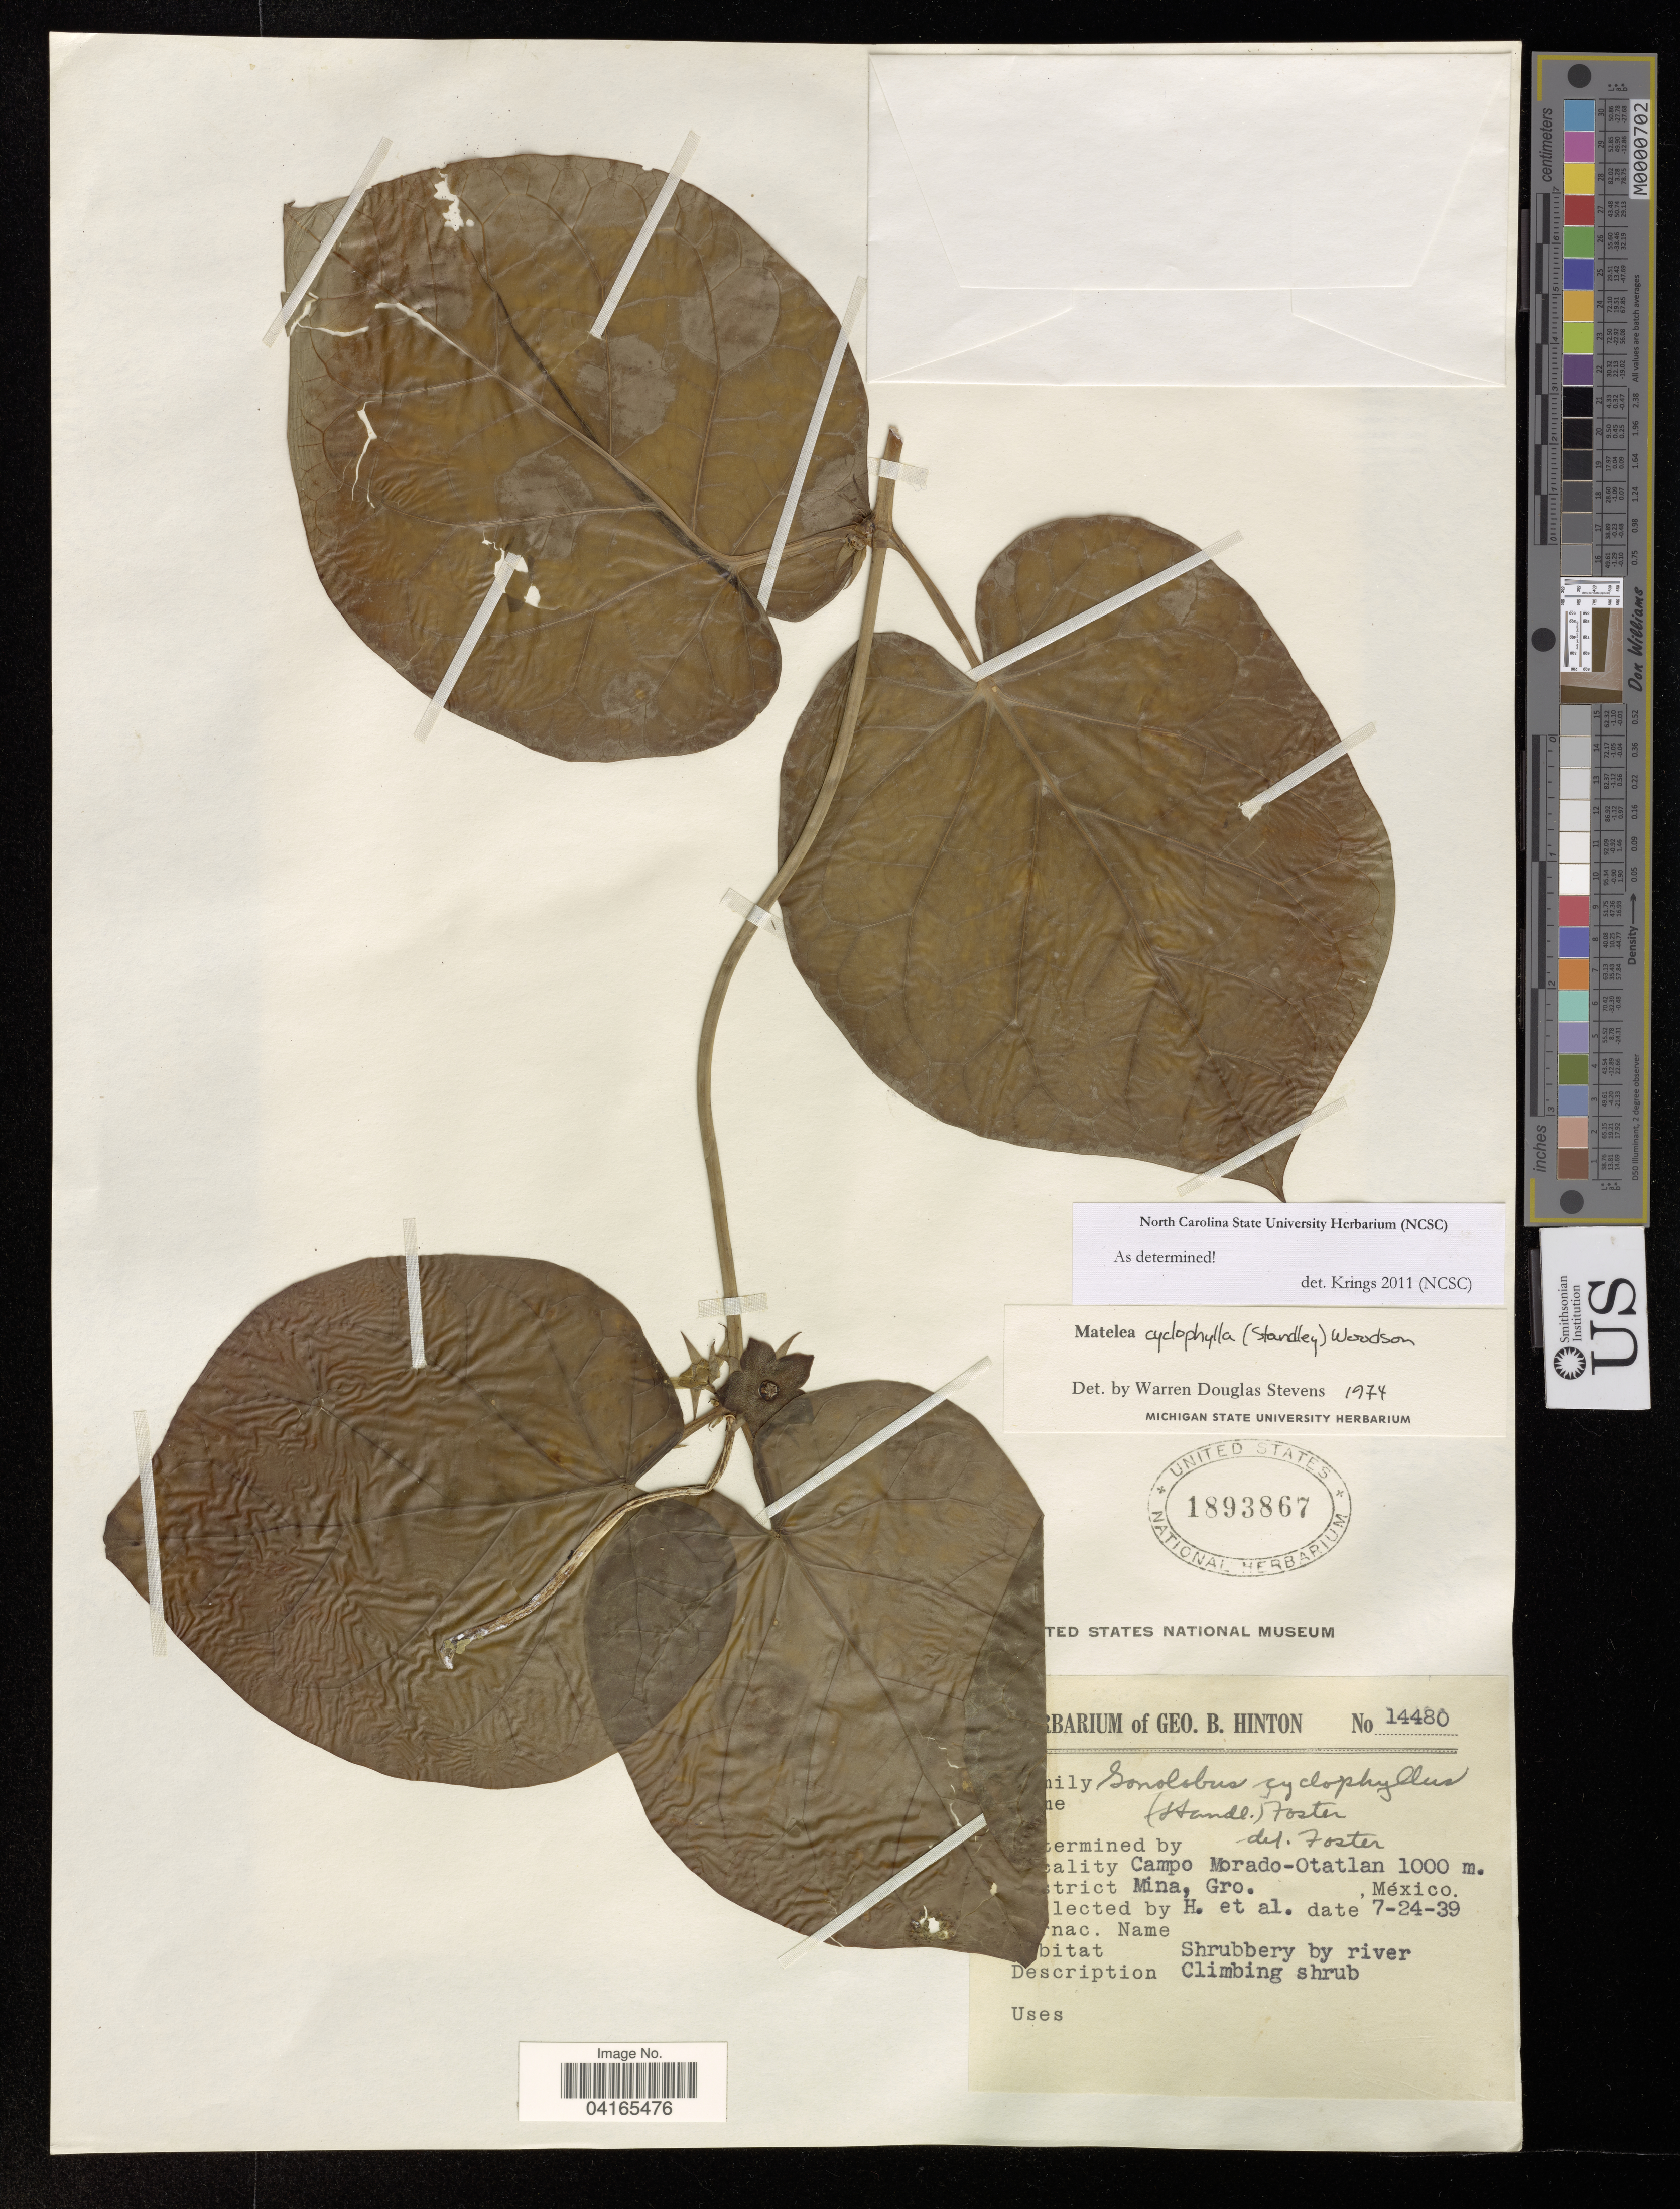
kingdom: Plantae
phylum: Tracheophyta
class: Magnoliopsida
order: Gentianales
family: Apocynaceae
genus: Matelea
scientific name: Matelea cyclophylla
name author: (Standl.) Woodson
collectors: G. B. Hinton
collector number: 14480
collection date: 1939-07-24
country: Mexico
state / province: Guerrero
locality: Campo Morado-Otatlan. !strict Mina.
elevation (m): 1000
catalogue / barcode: US 1893867